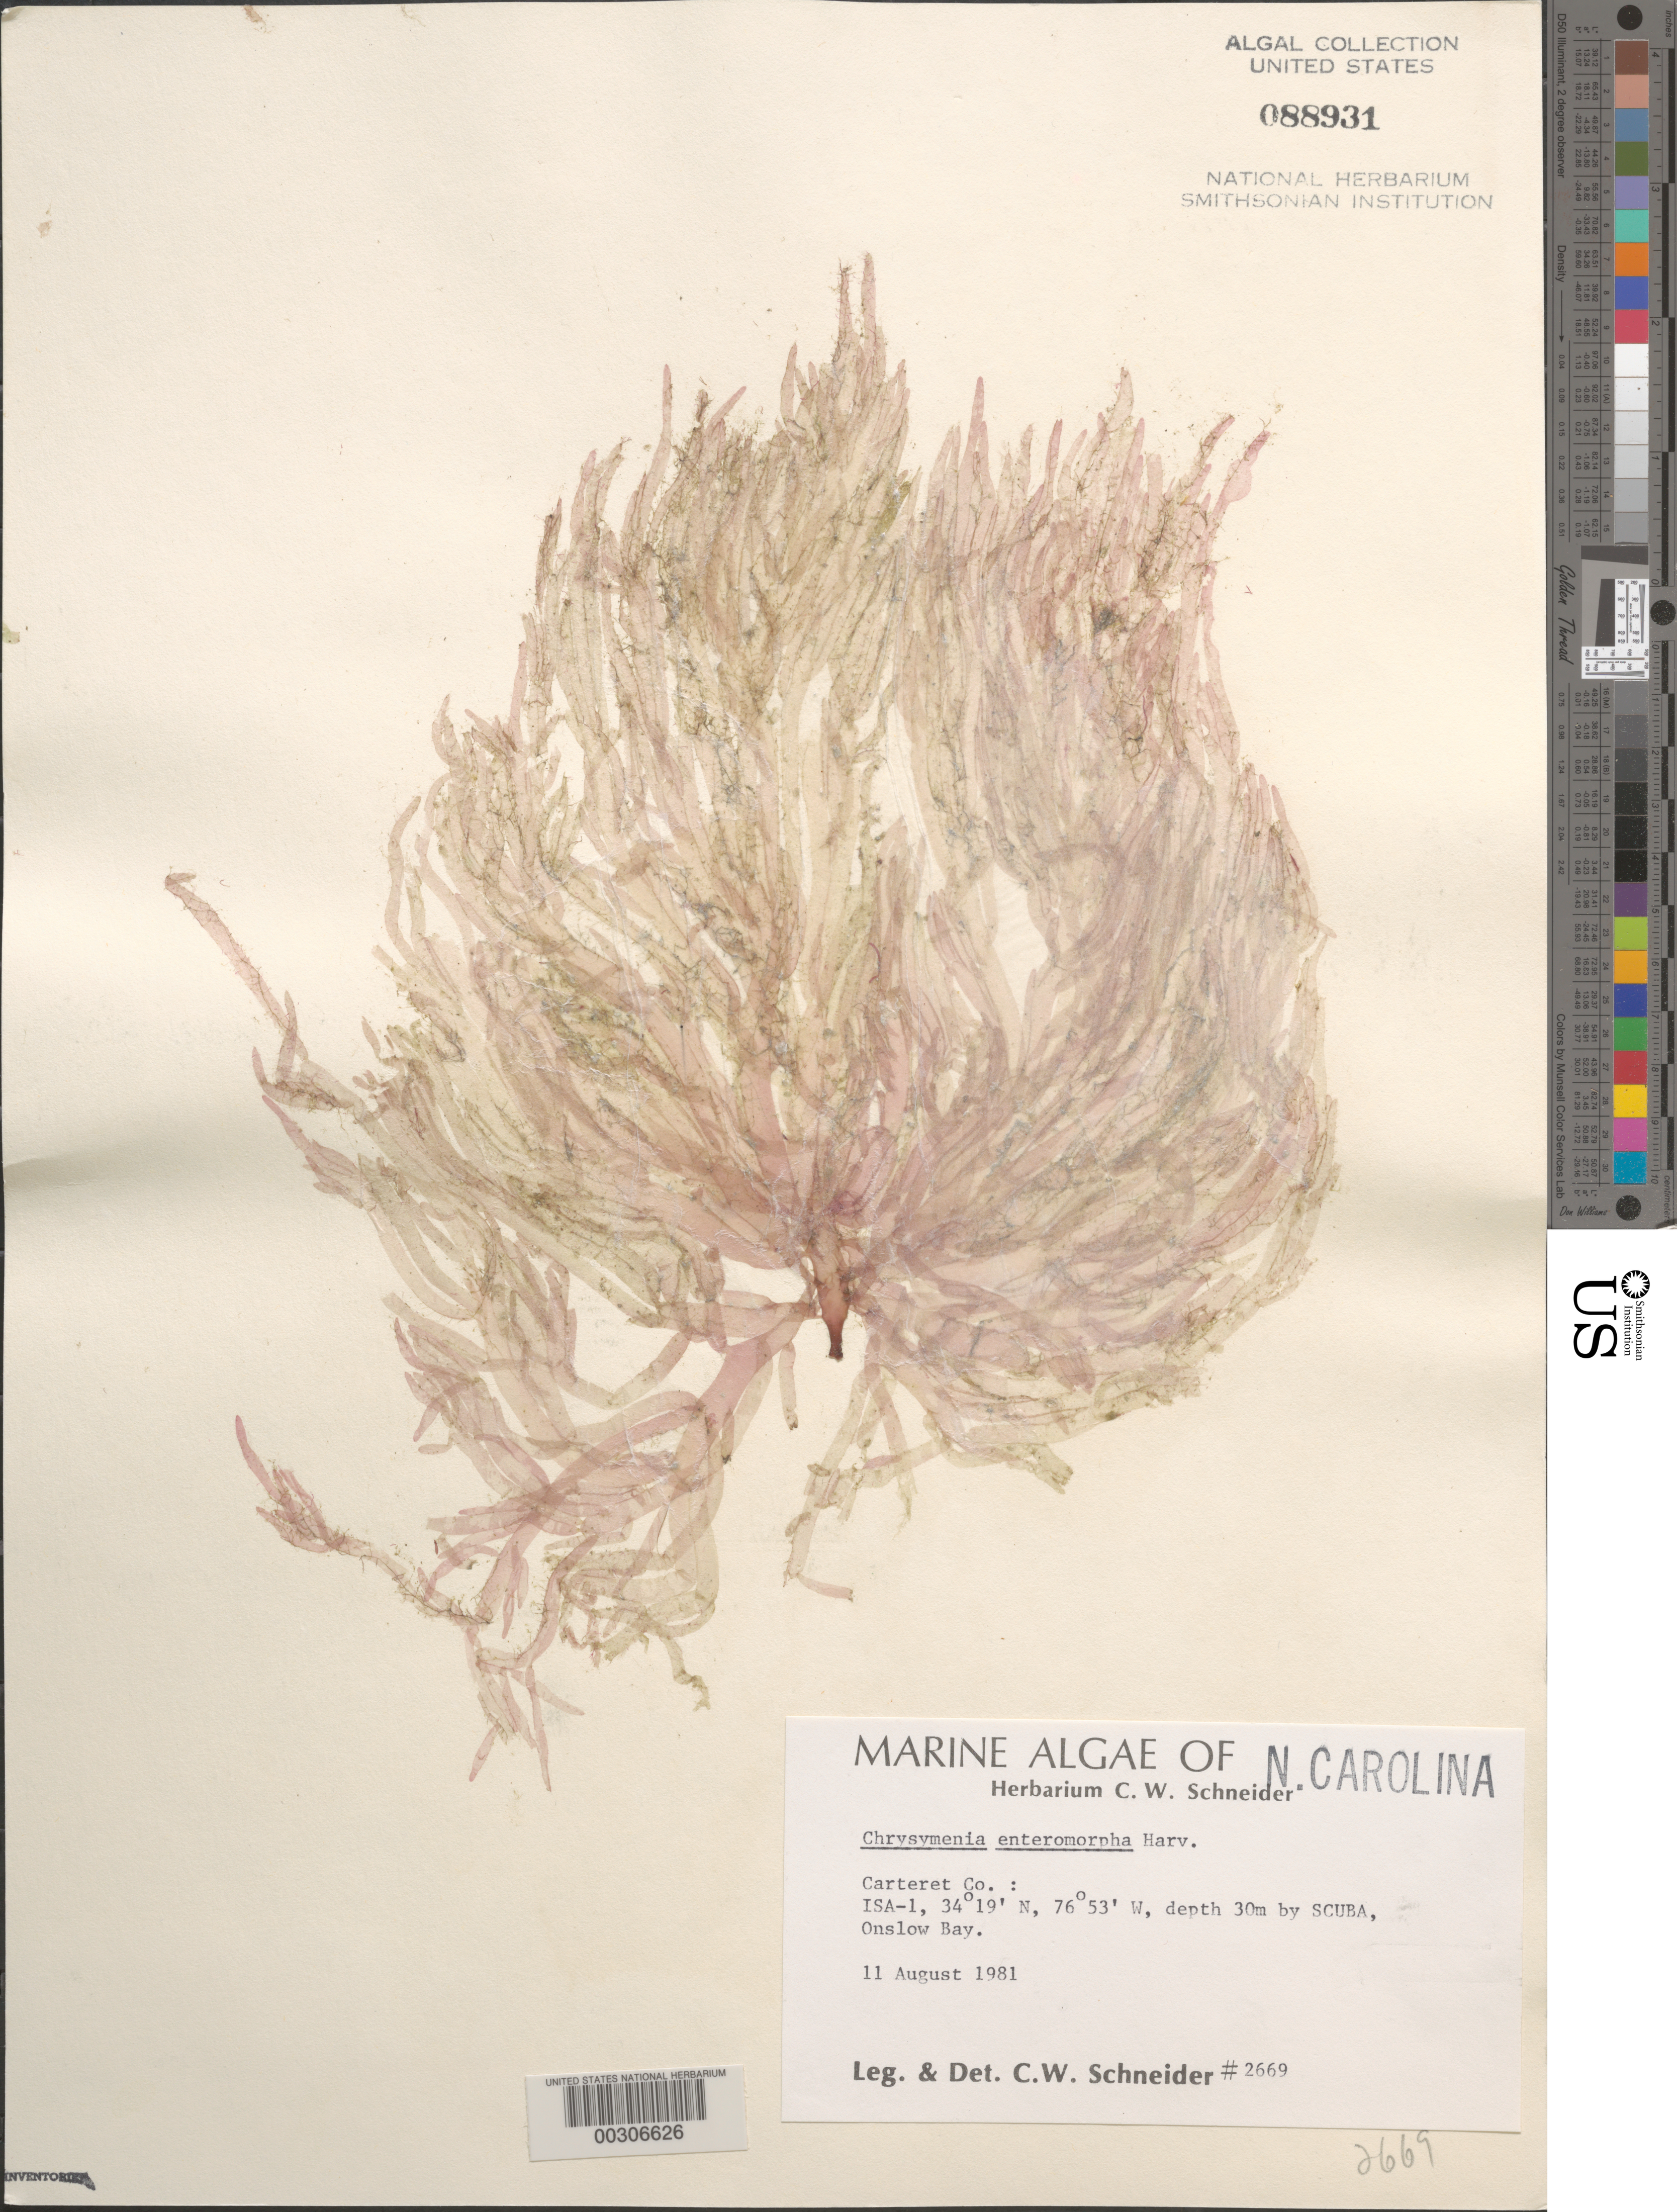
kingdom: Plantae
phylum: Rhodophyta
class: Florideophyceae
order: Rhodymeniales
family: Rhodymeniaceae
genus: Botryocladia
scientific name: Botryocladia enteromorpha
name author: (Harv.) W.E. Schmidt et al. in W.E. Schmidt et al.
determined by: Algae name updating Project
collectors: C. W. Schneider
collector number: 2669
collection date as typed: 11 Aug 1981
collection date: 1981-08-11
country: United States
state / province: North Carolina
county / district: Carteret County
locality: Onslow Bay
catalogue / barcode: US 88931